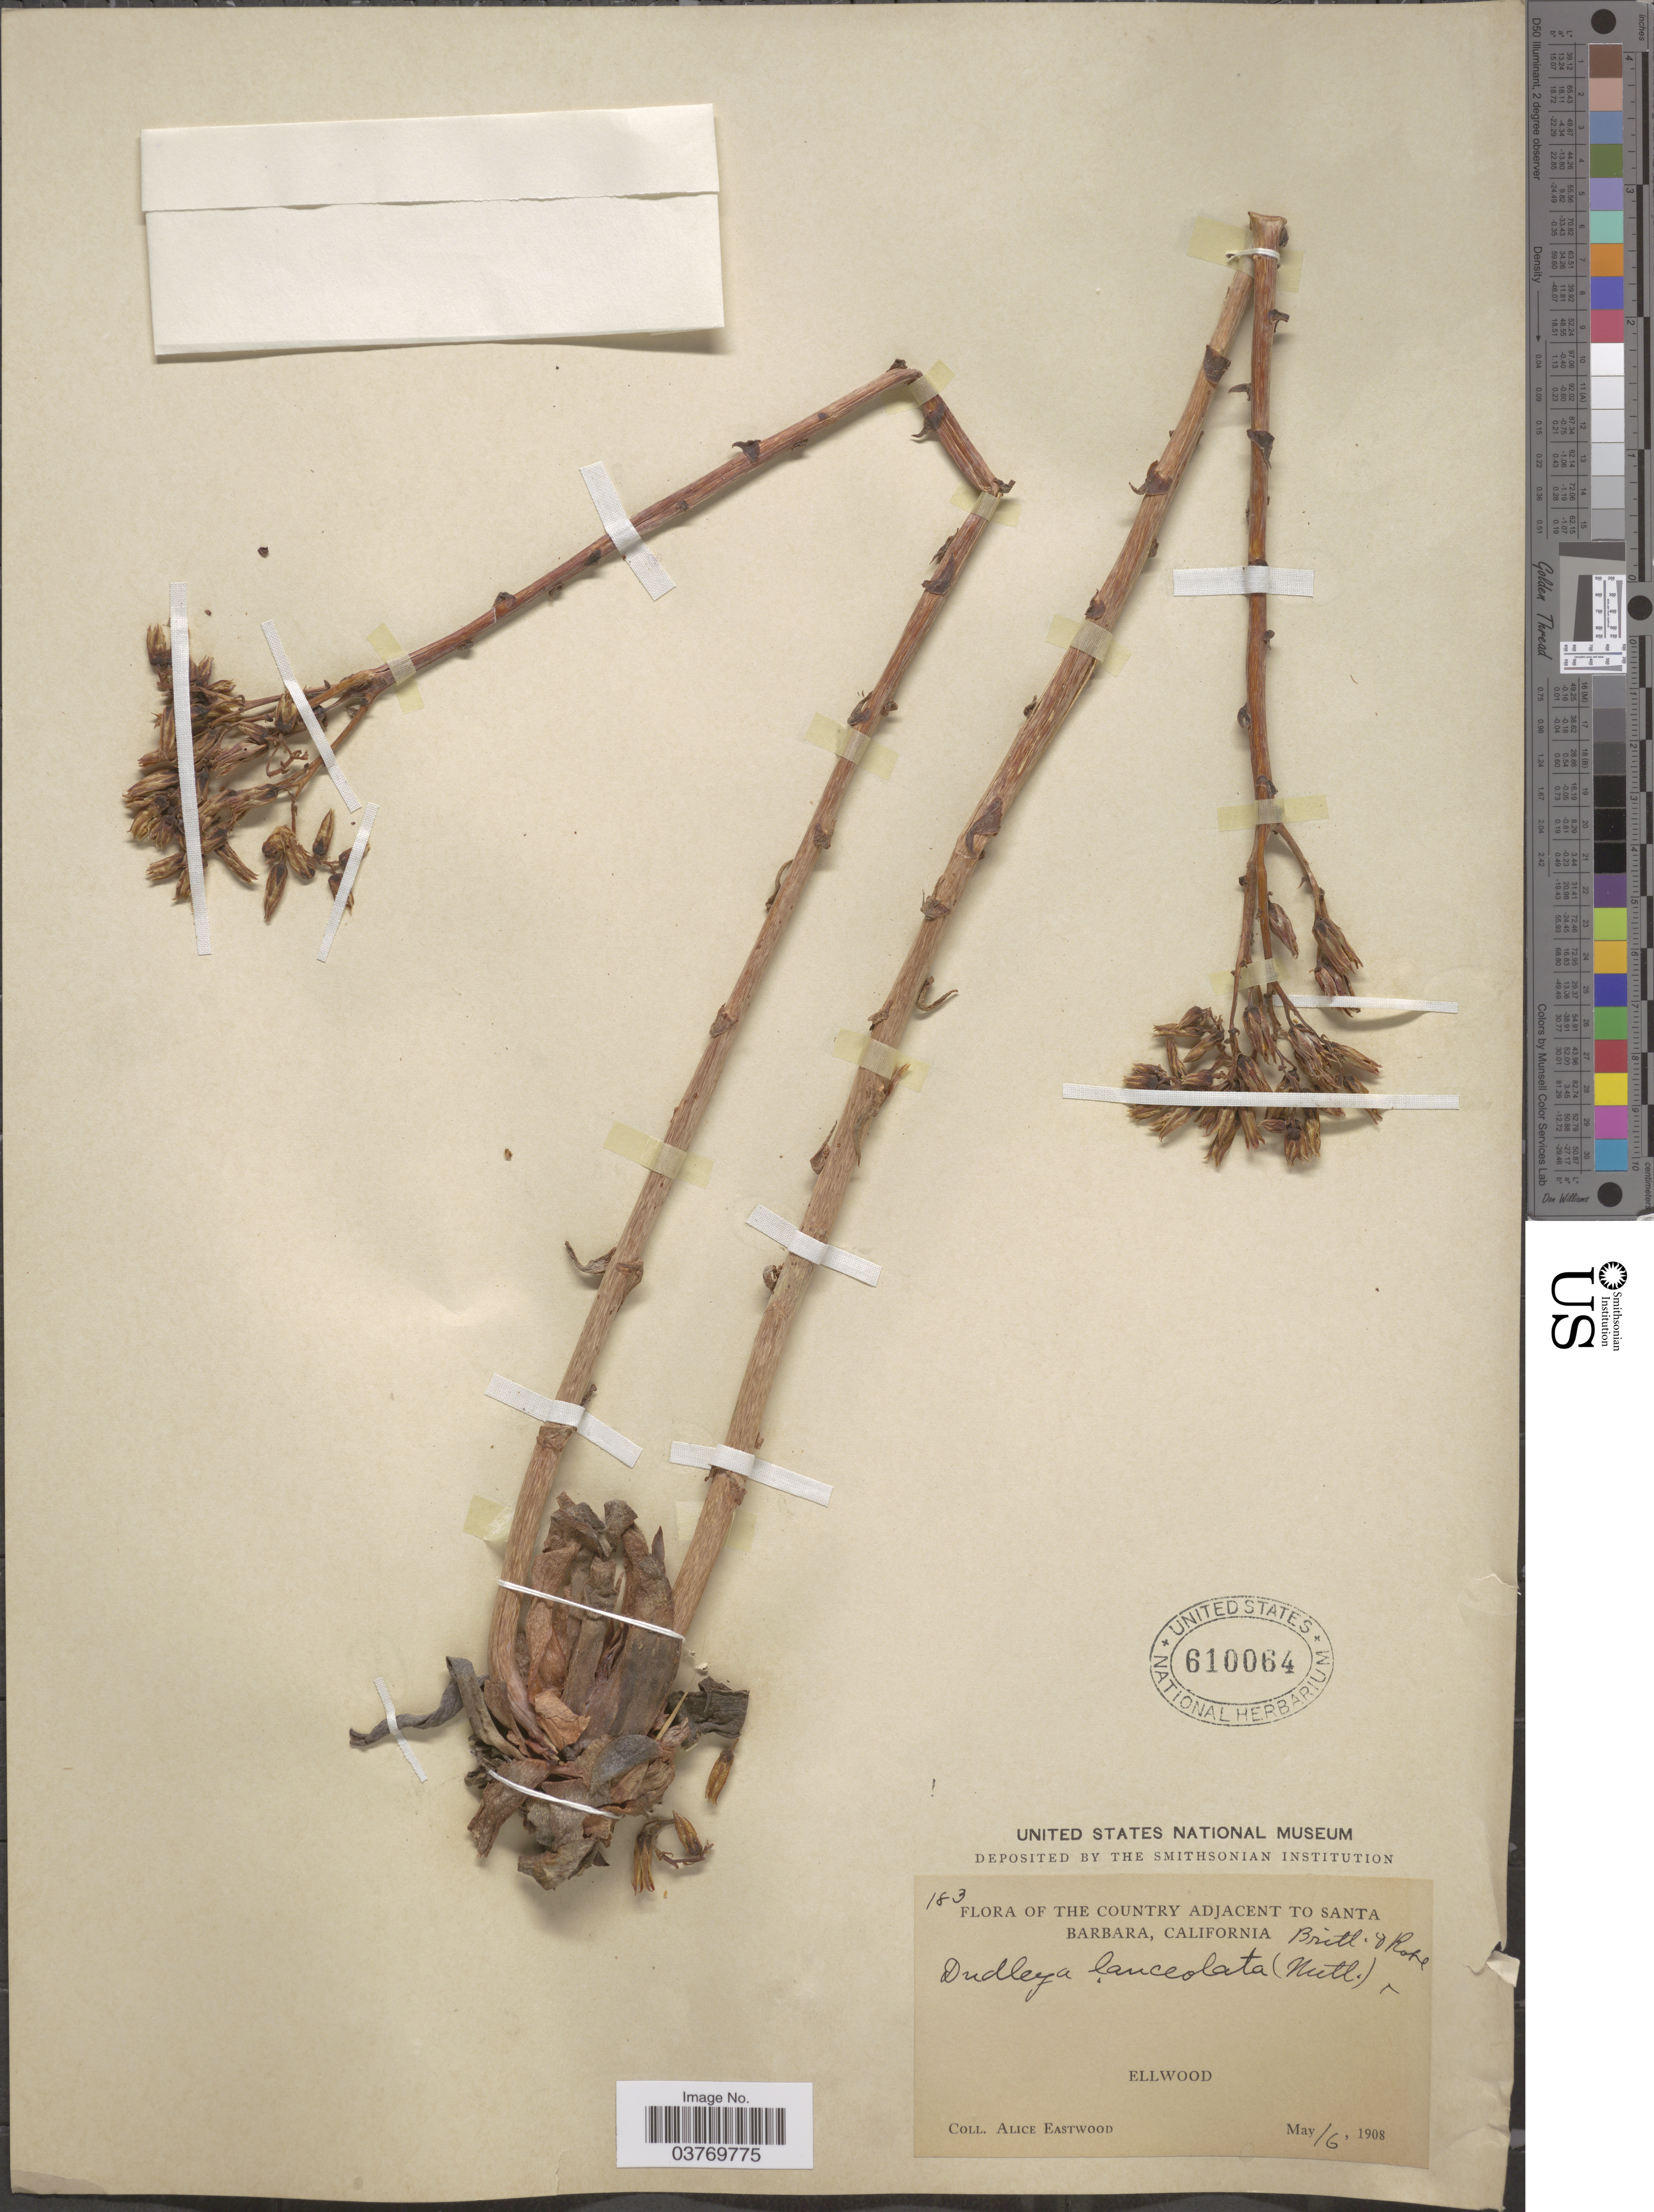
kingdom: Plantae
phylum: Tracheophyta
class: Magnoliopsida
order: Saxifragales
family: Crassulaceae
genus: Dudleya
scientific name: Dudleya lanceolata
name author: (Nutt.) Britton & Rose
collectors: A. Eastwood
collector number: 183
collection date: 1908-05-16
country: United States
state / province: California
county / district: Santa Barbara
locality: Country Adjacent To Santa Barbara, Ellwood.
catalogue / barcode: US 610064